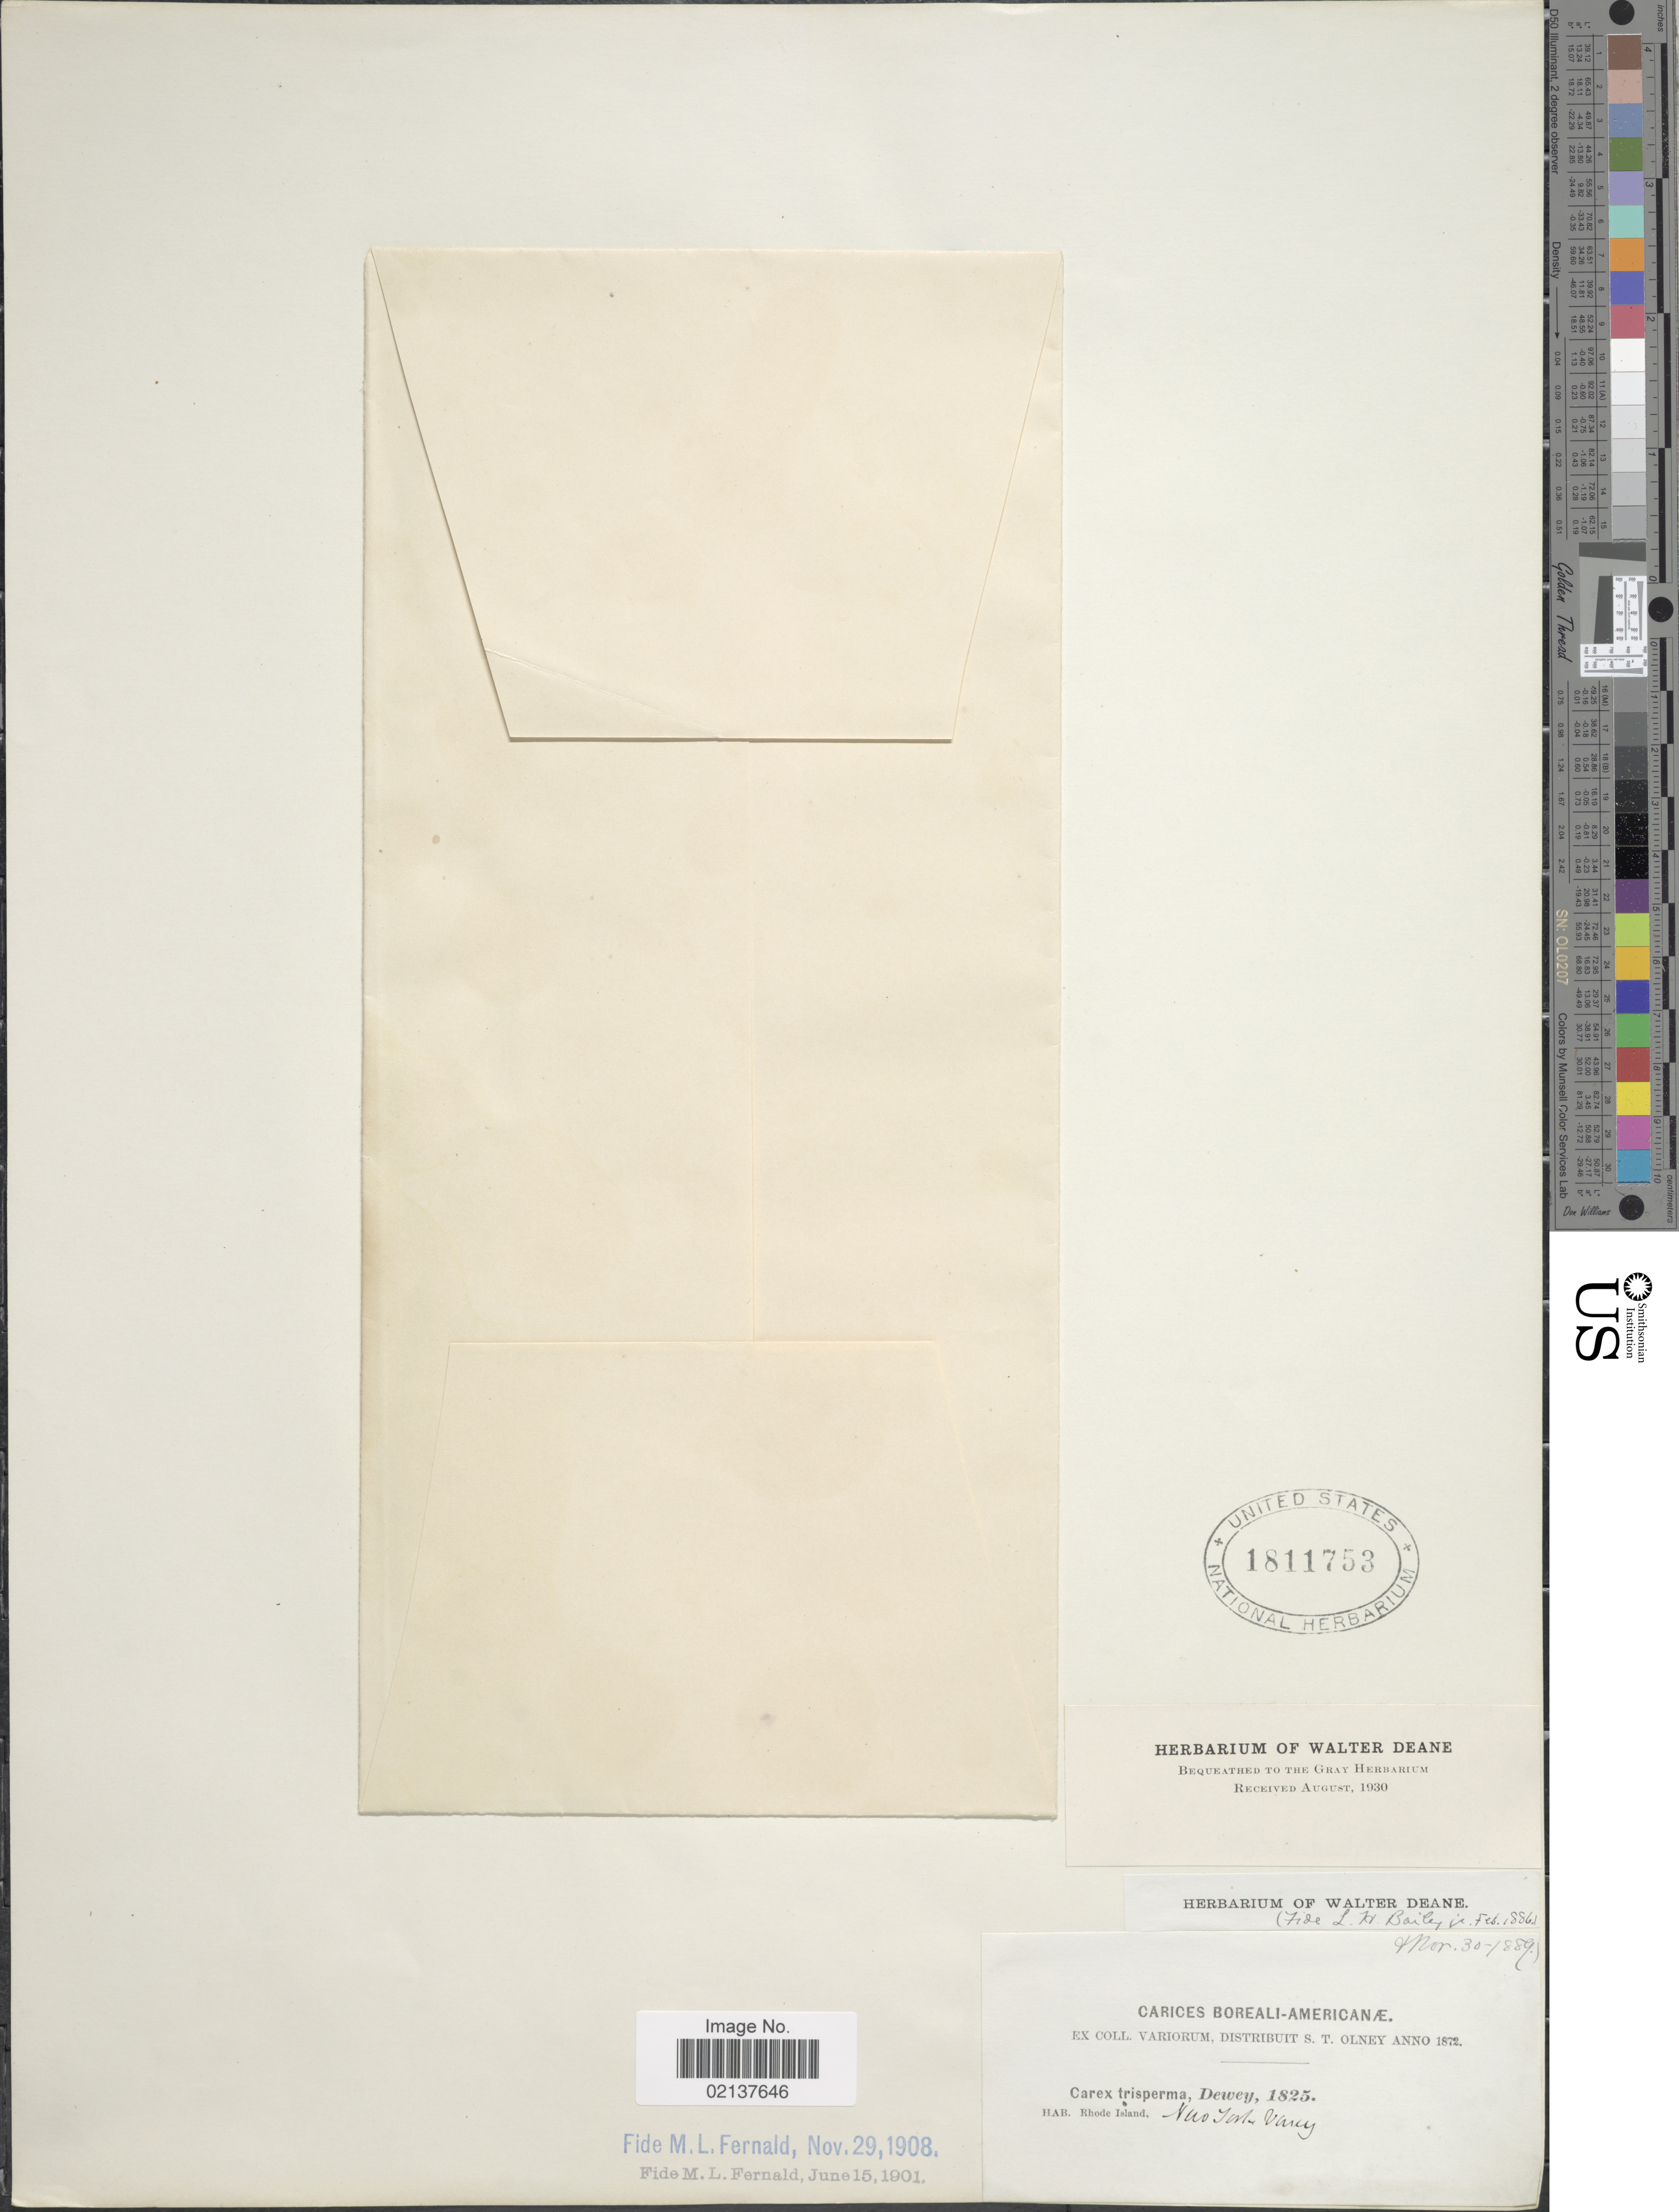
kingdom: Plantae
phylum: Tracheophyta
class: Liliopsida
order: Poales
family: Cyperaceae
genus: Carex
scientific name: Carex trisperma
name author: Dewey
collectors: S. Olney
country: United States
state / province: Rhode Island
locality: New Fortb Varey [interpreted]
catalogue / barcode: US 1811753